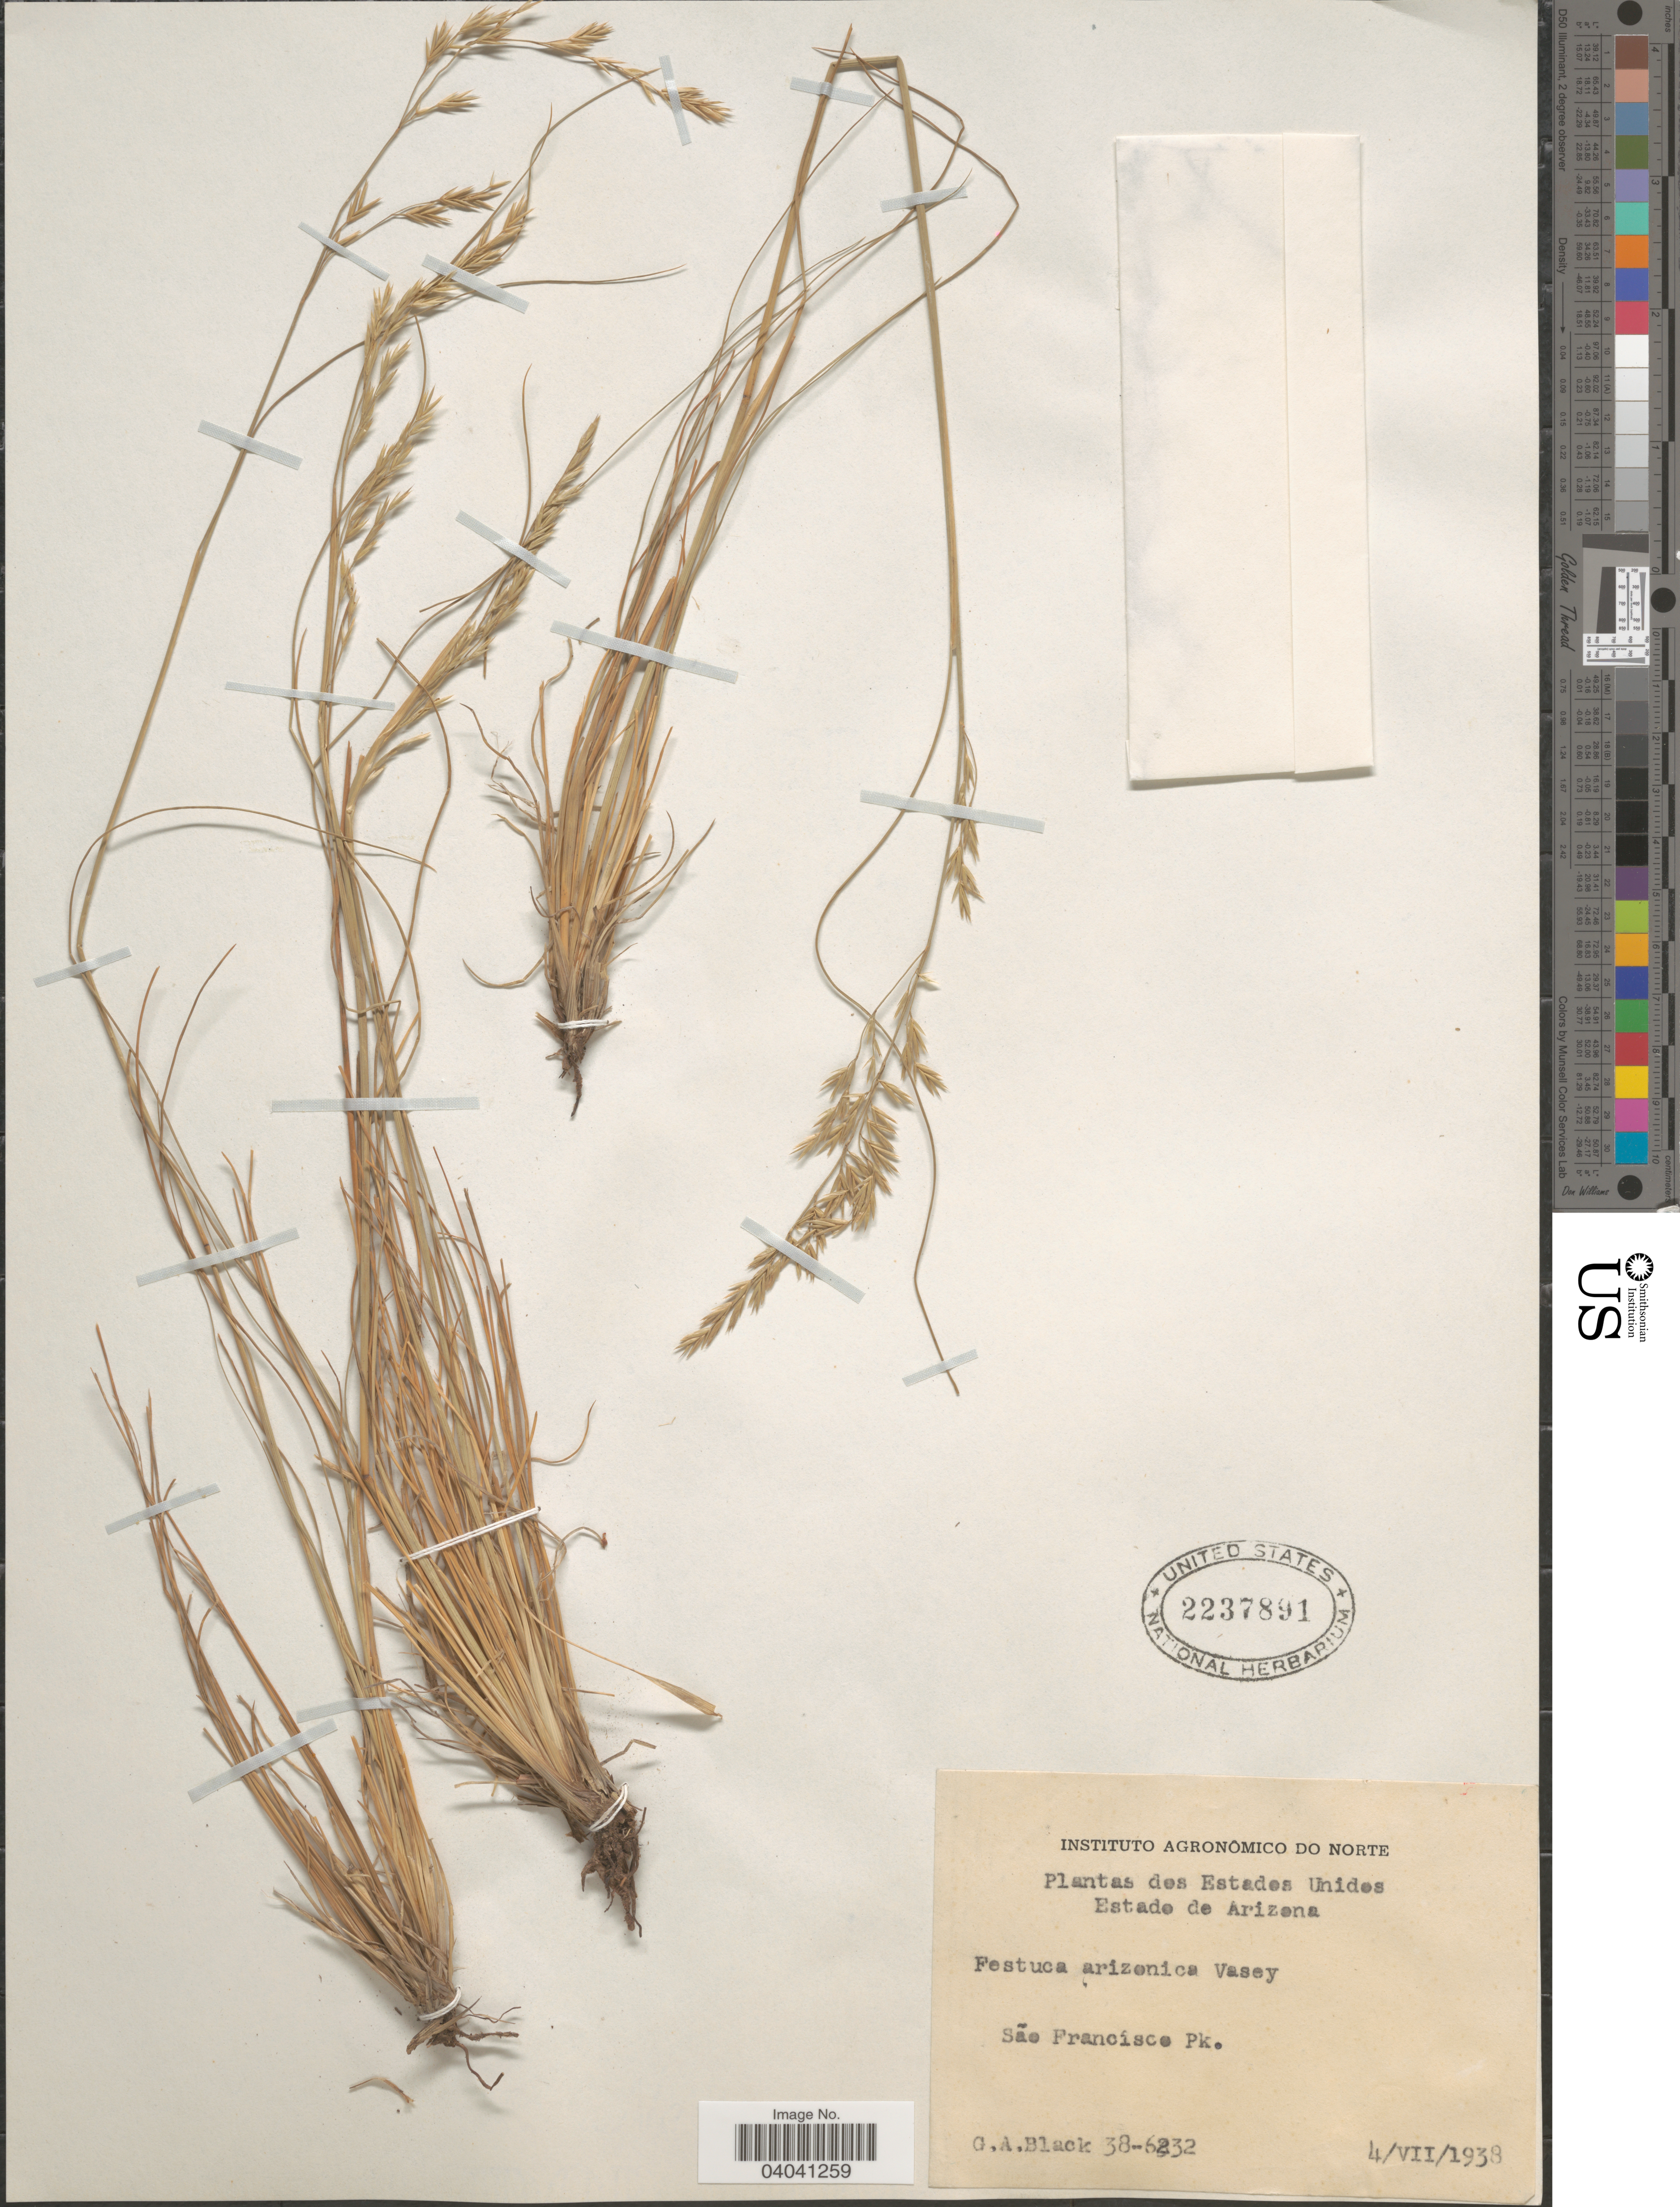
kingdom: Plantae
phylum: Tracheophyta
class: Liliopsida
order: Poales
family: Poaceae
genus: Festuca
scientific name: Festuca arizonica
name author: Vasey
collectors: G. A. Black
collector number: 38-6232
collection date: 1938-07-04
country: United States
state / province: Arizona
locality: São Francisco Pk.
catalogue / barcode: US 2237891